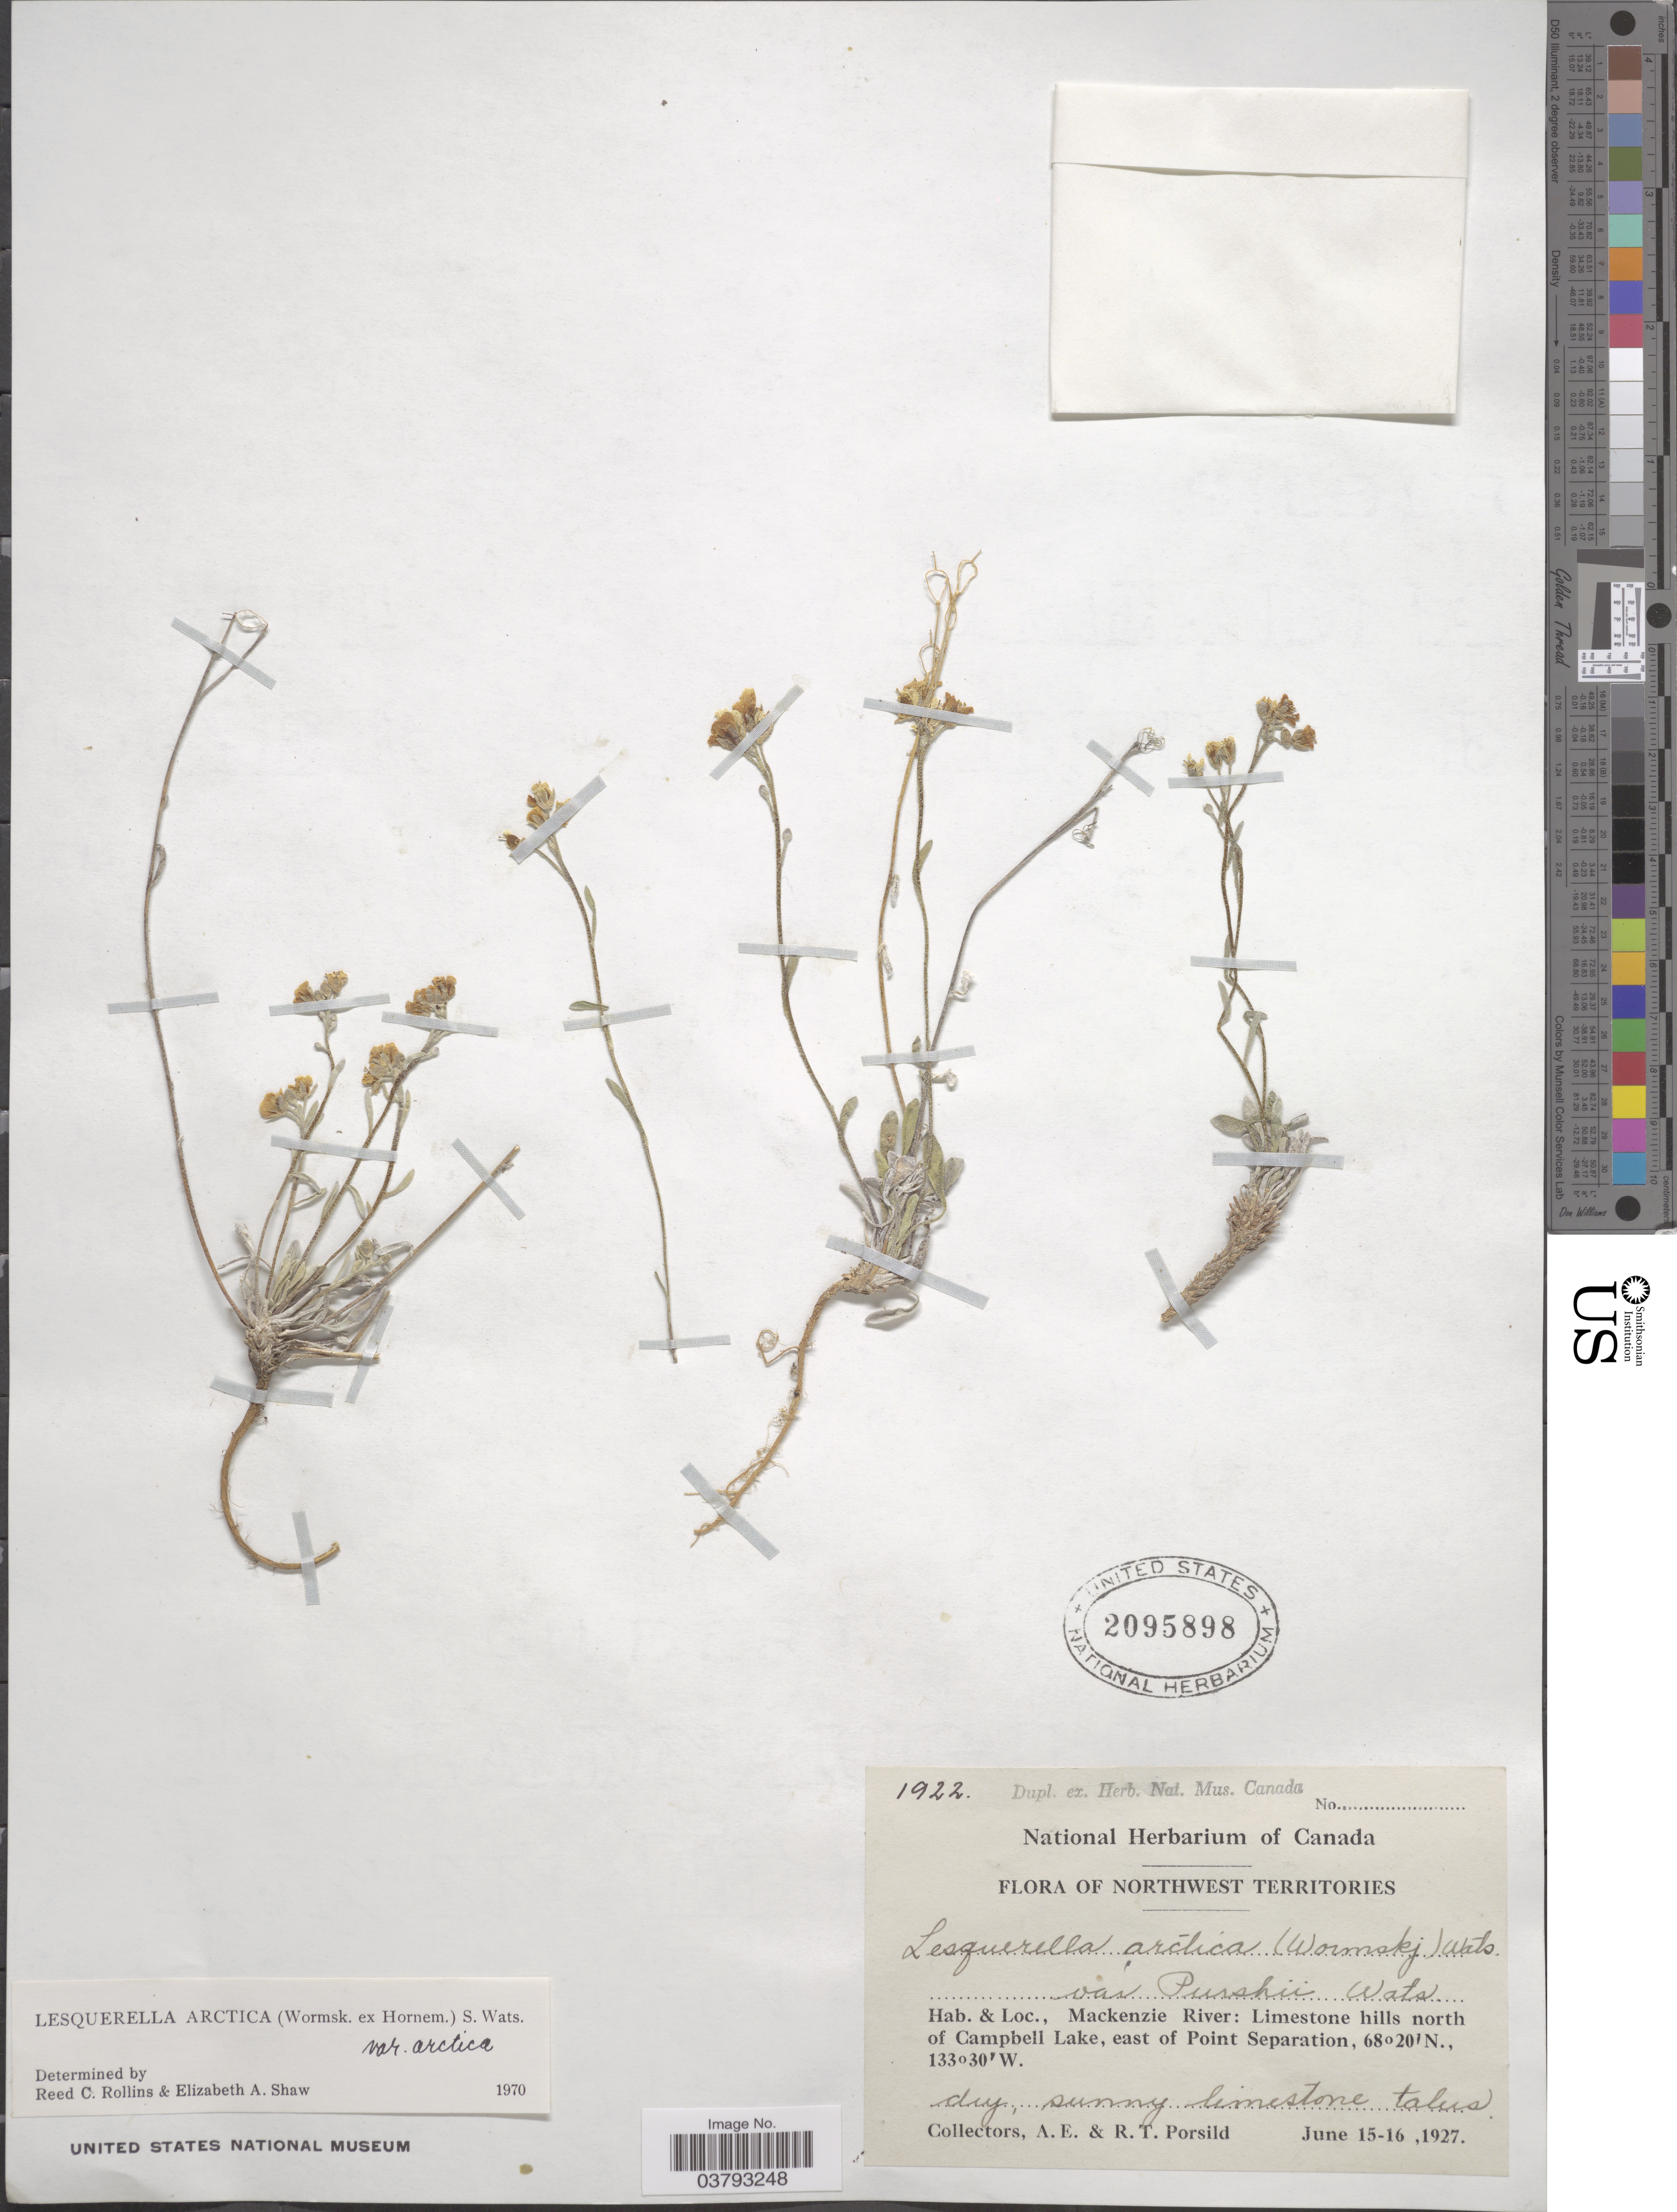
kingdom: Plantae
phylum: Tracheophyta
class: Magnoliopsida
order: Brassicales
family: Brassicaceae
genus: Lesquerella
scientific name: Lesquerella arctica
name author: (Wormsk. ex Hornem.) S. Watson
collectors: A. E. Porsild & R. T. Porsild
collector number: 1922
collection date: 1927-06-15/1927-06-16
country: Canada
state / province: Northwest Territories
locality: Mackenzie River: Limestone hills north of Campbell Lake, east of Point Separation.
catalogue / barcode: US 2095898